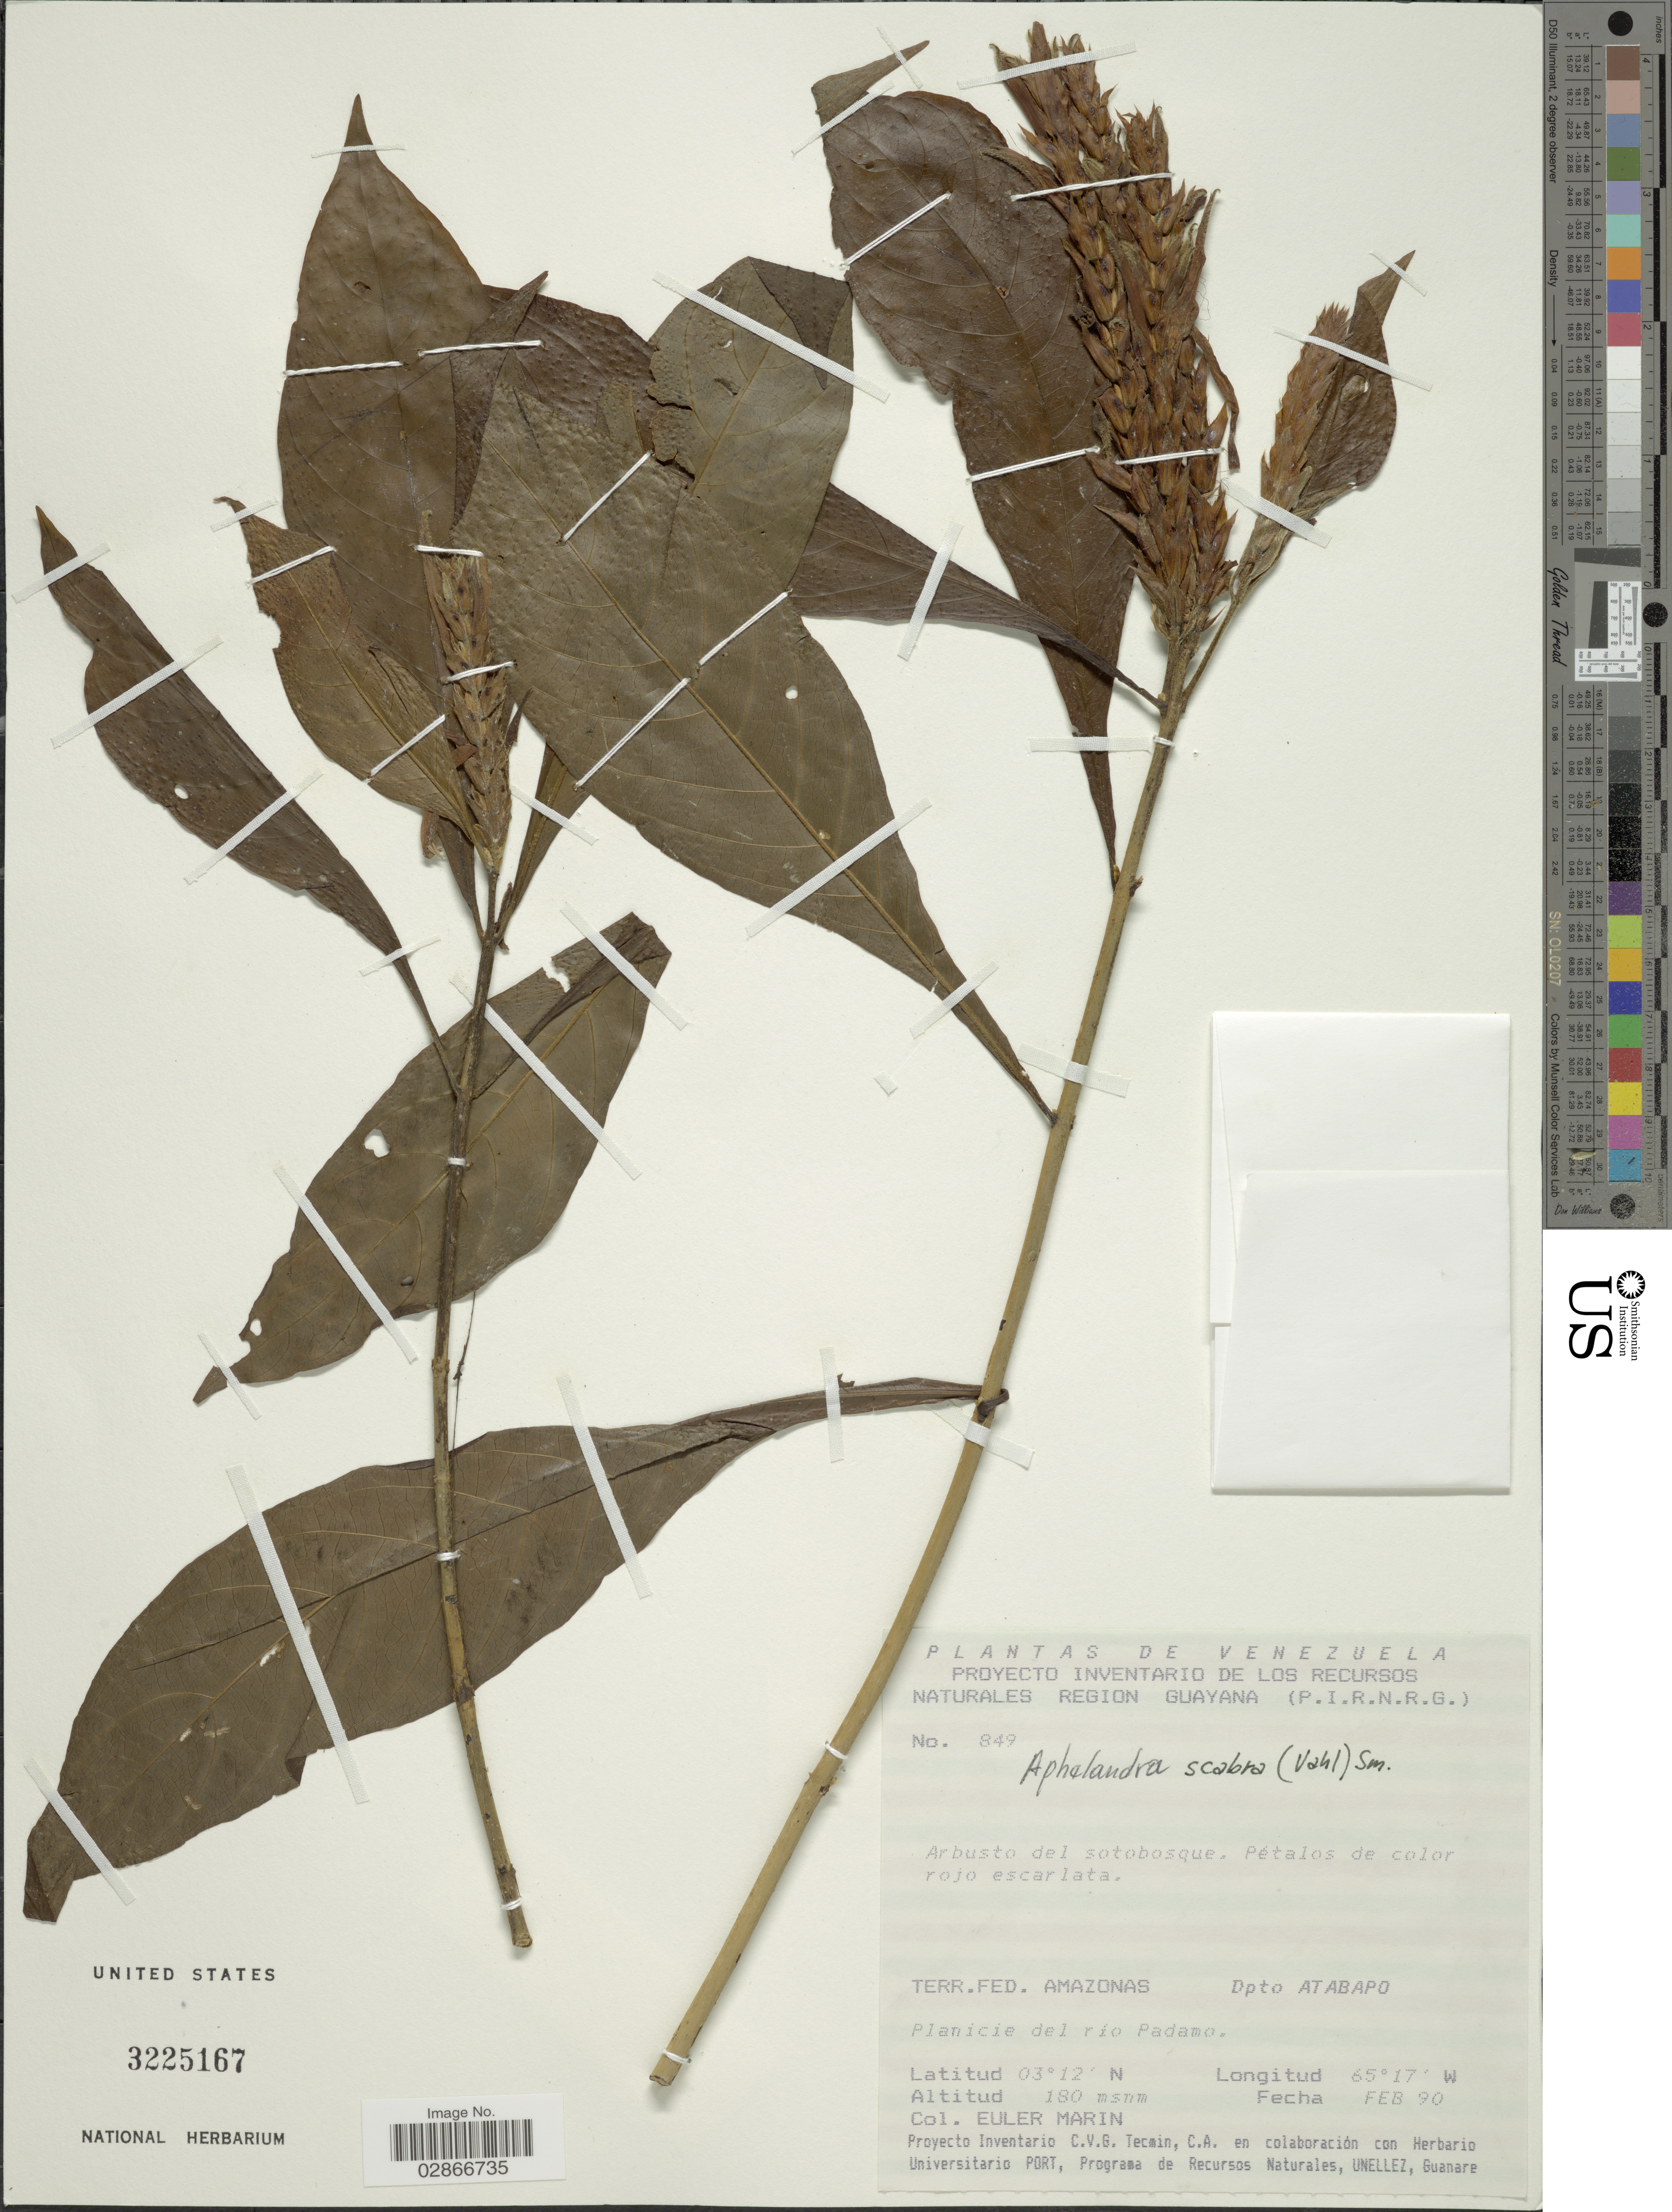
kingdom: Plantae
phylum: Tracheophyta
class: Magnoliopsida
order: Lamiales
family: Acanthaceae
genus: Aphelandra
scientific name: Aphelandra deppeana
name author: Schltdl. & Cham.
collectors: E. Marin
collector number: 849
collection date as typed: Transcribed d/m/y: /2/90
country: Venezuela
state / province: Amazonas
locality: Terr. Fed. Amazonas. Dpto Atabapo. Planicie del río Padamo.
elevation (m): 180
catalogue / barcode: US 3225167